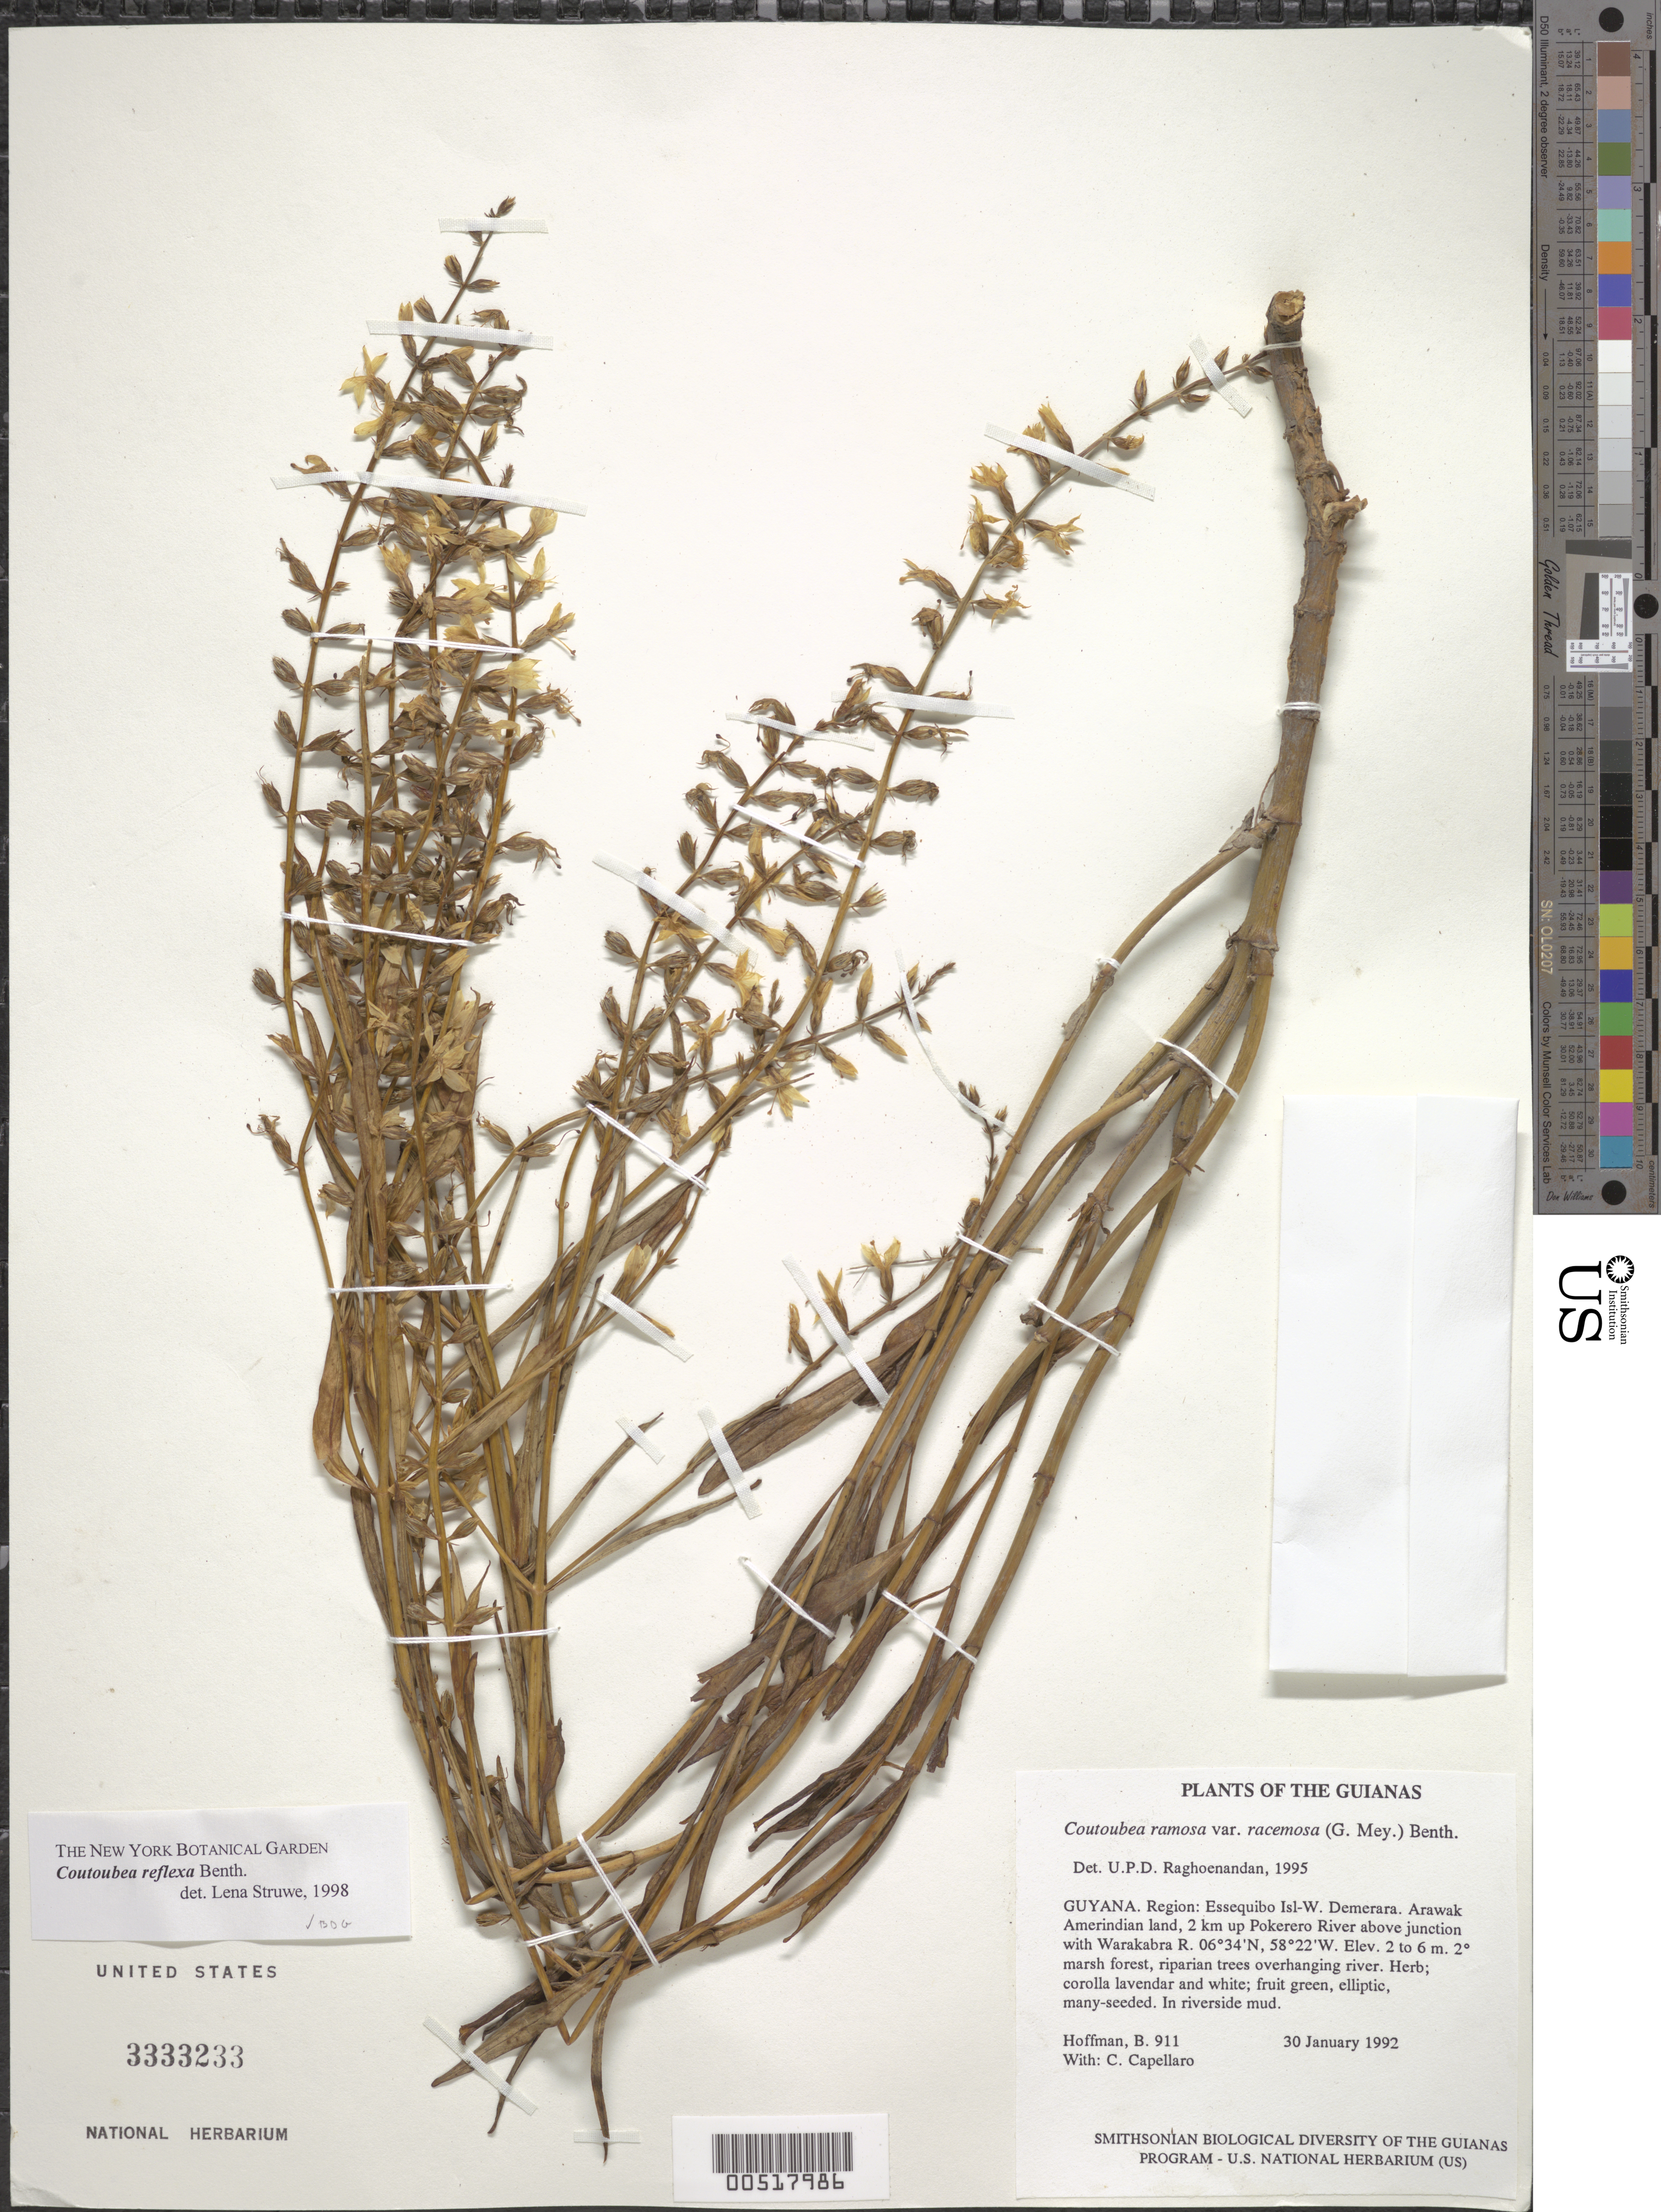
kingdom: Plantae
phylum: Tracheophyta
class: Magnoliopsida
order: Gentianales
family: Gentianaceae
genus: Coutoubea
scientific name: Coutoubea reflexa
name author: Benth.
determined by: Struwe, L.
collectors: B. Hoffman & C. Capellaro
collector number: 911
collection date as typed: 30 January 1992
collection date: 1992-01-30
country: Guyana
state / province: Essequibo Isl-W. Demerara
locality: Arawak Amerindian land, 2 km up Pokerero River above junction with Warakabra River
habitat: Secondary marsh forest, riparian trees overhanging river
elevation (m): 2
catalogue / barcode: US 3333233